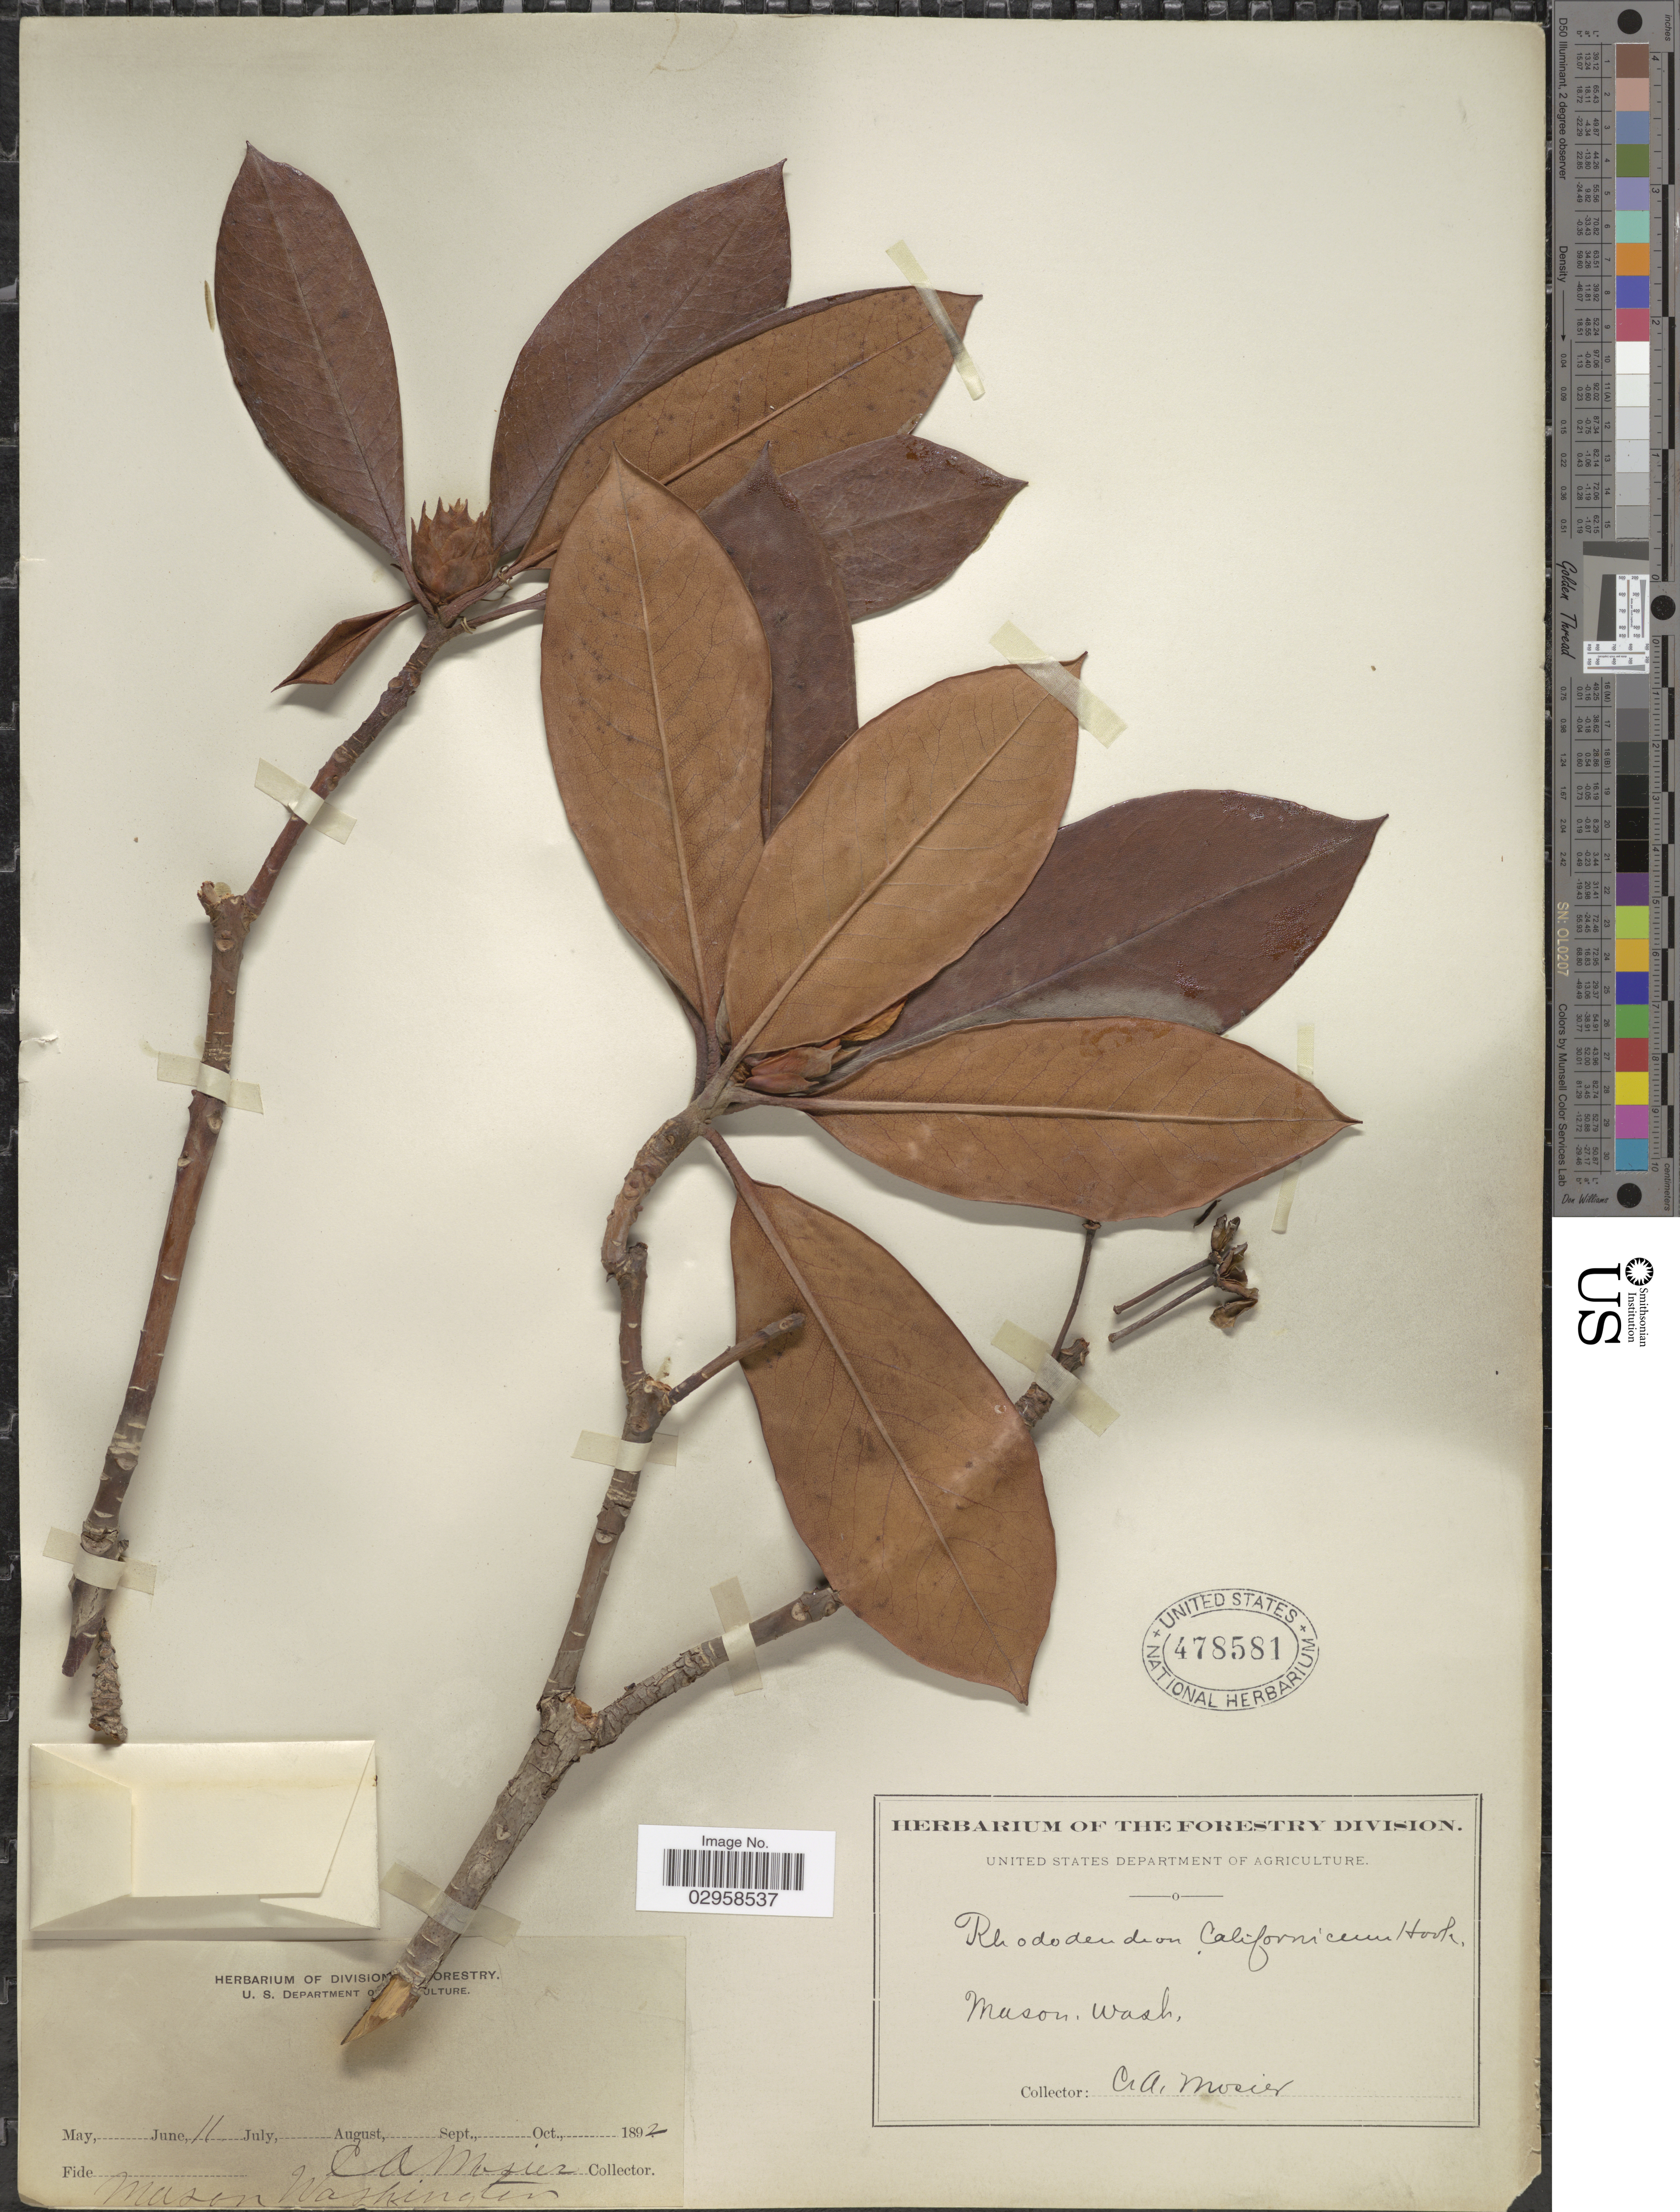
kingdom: Plantae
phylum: Tracheophyta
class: Magnoliopsida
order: Ericales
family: Ericaceae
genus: Rhododendron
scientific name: Rhododendron macrophyllum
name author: D. Don ex G. Don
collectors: C. A. Mosier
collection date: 1892-07-11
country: United States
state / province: Washington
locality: Mason.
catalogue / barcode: US 478581